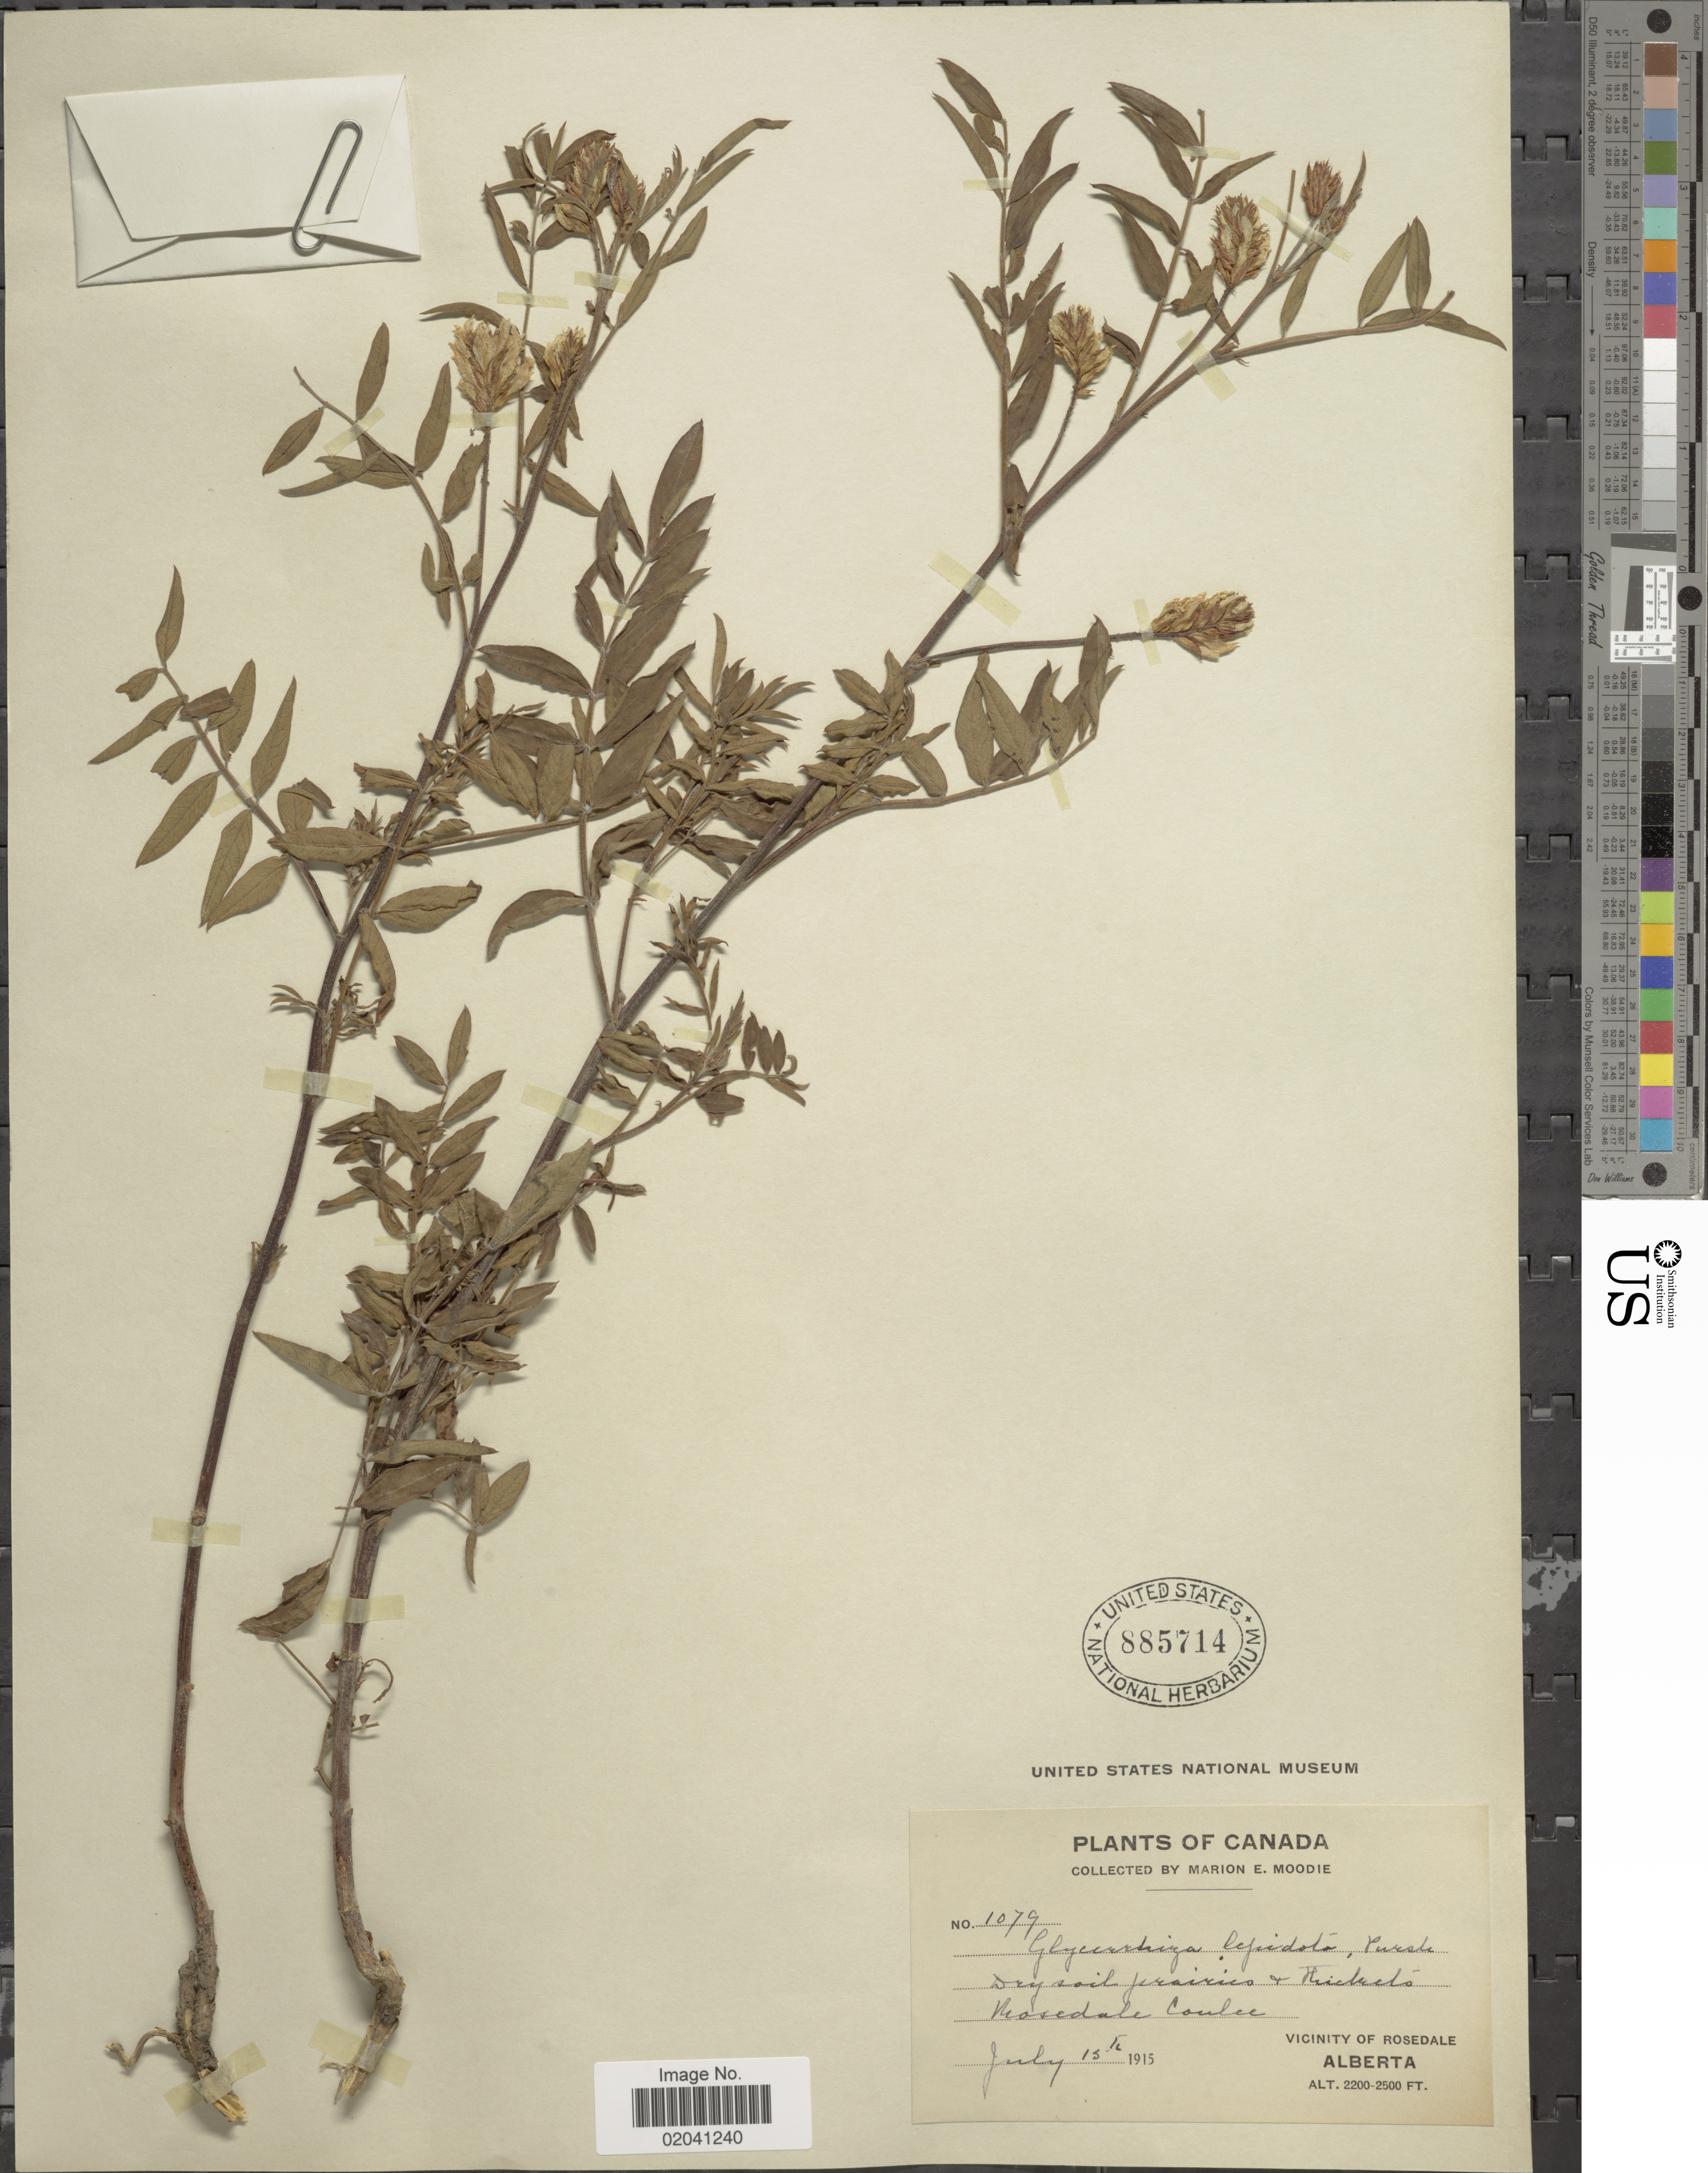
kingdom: Plantae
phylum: Tracheophyta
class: Magnoliopsida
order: Fabales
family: Fabaceae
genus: Glycyrrhiza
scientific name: Glycyrrhiza lepidota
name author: Pursh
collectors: M. E. Moodie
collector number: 1079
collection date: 1915-07-15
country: Canada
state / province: Alberta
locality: Dry soil prairies & thickets. Rosedale Coulec. Vicinity of Rosedale. Alberta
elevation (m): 671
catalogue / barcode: US 885714